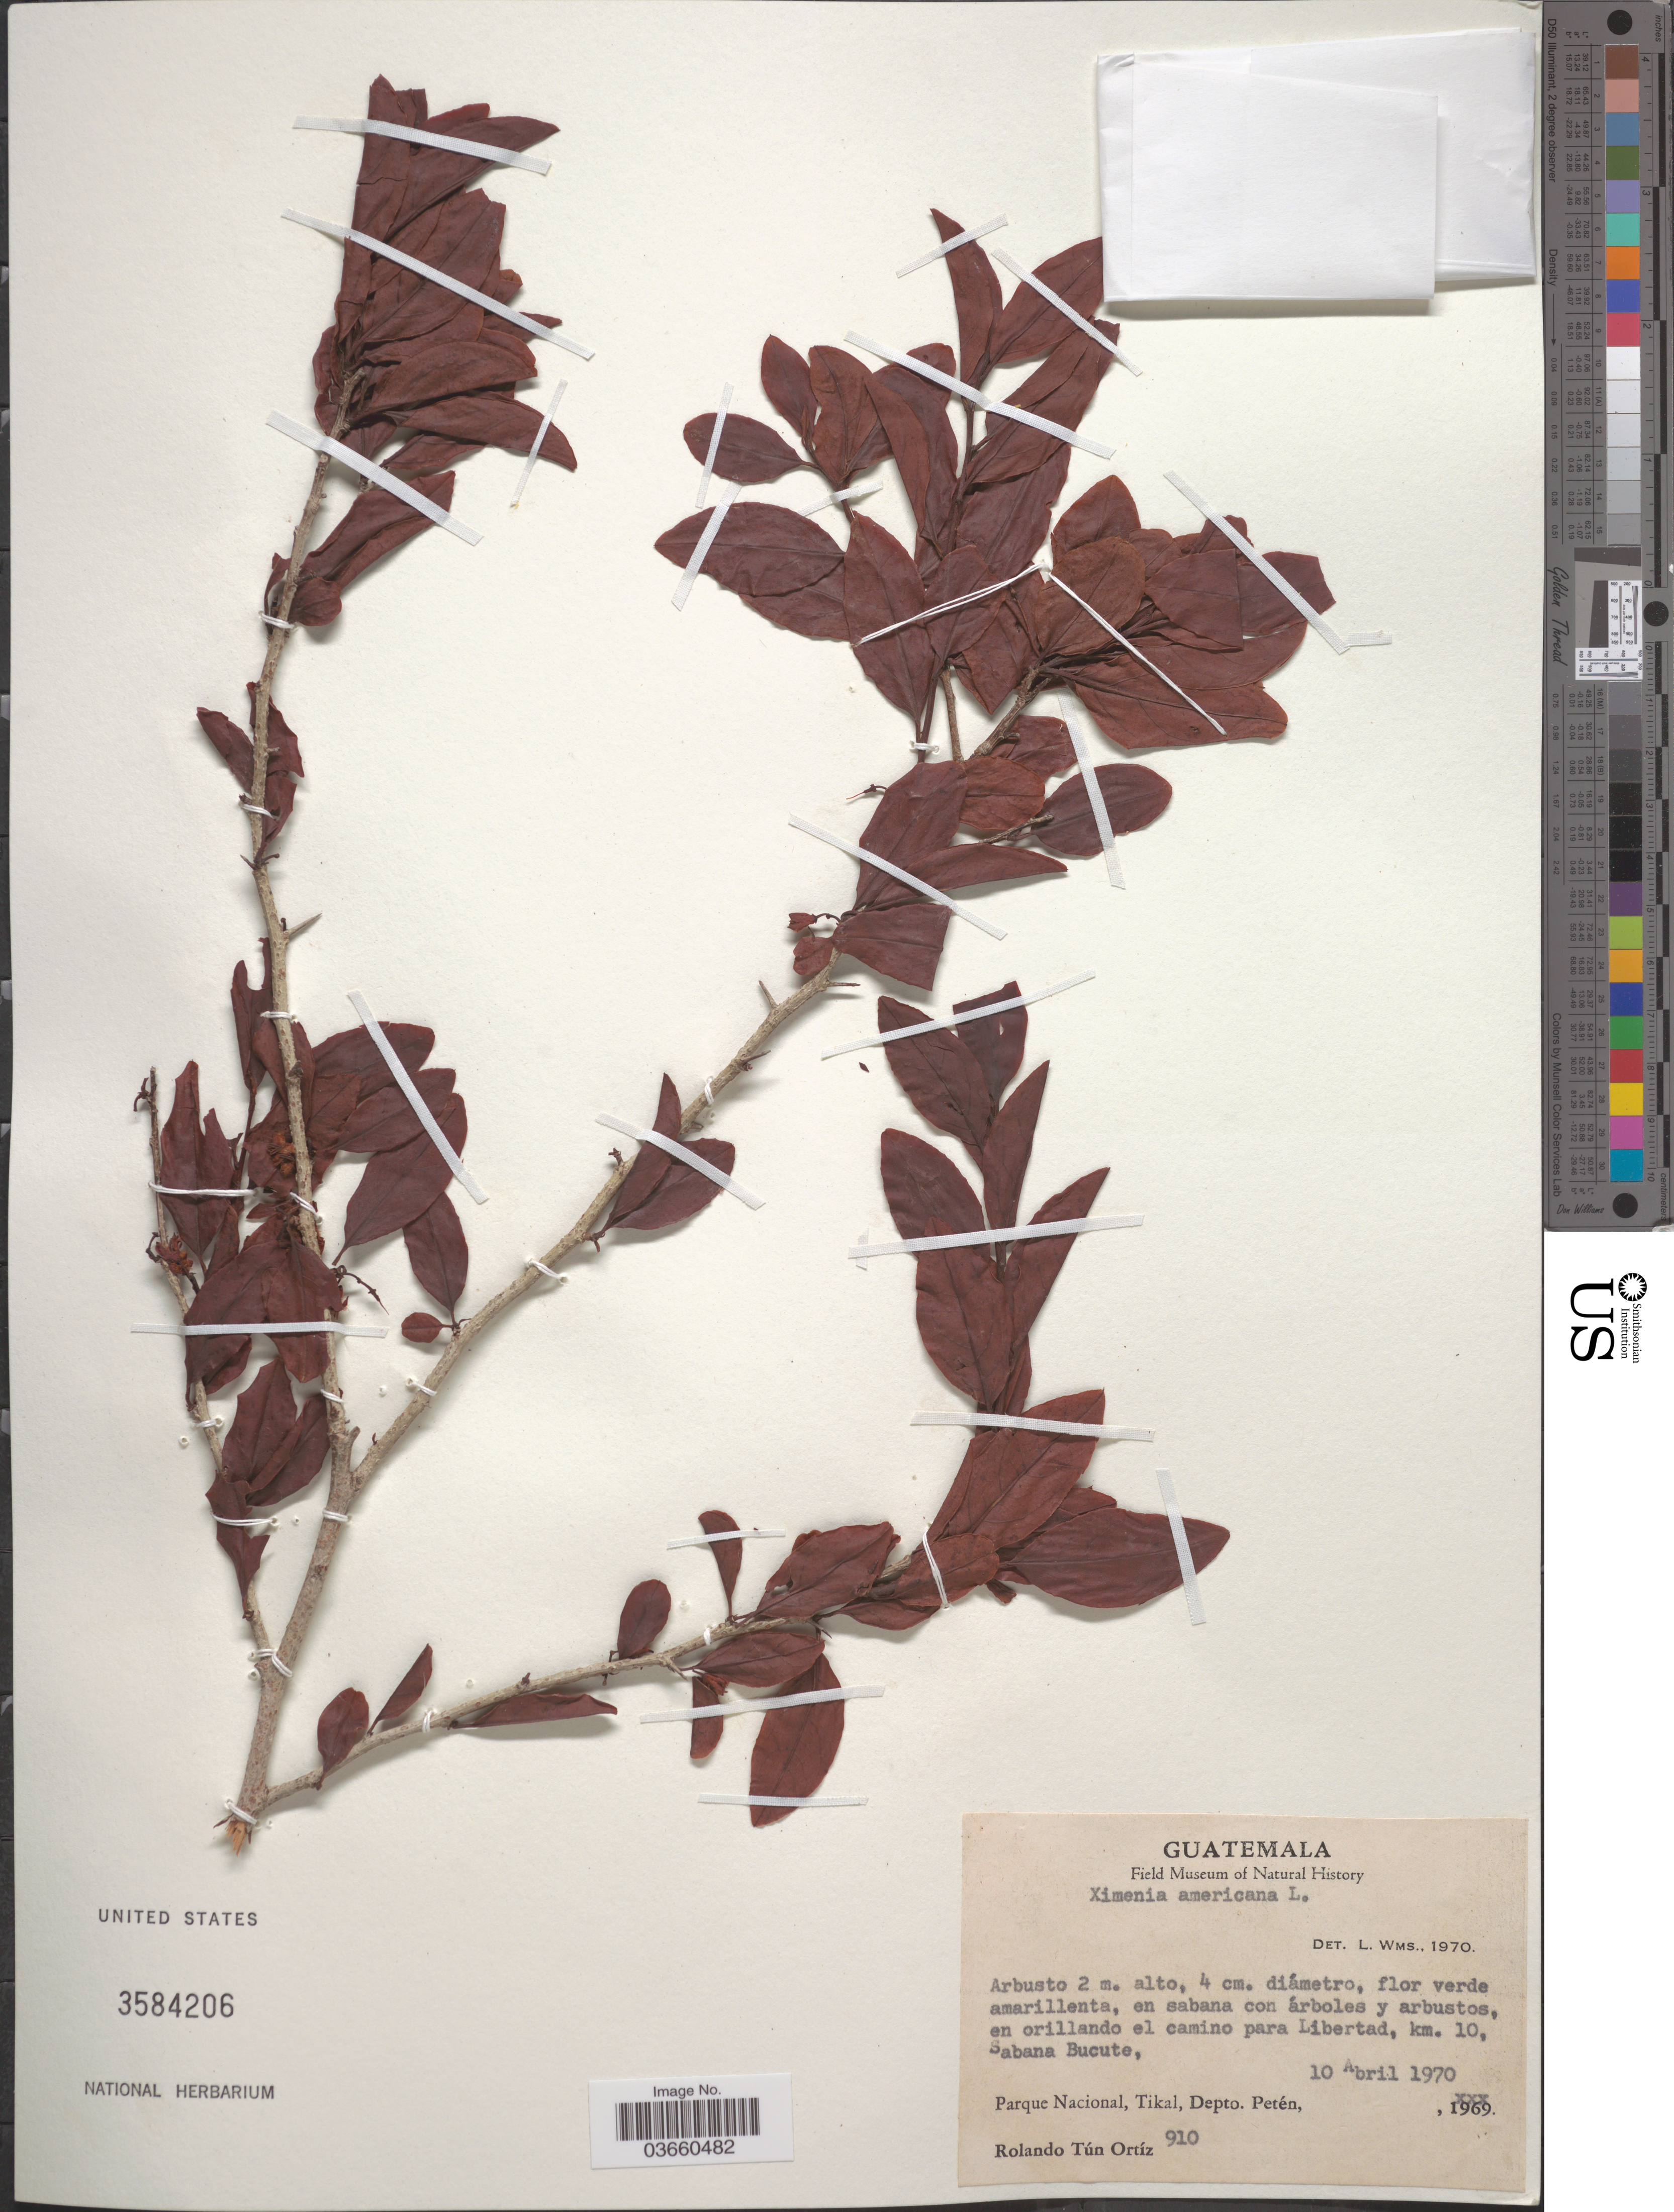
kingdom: Plantae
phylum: Tracheophyta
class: Magnoliopsida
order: Santalales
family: Ximeniaceae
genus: Ximenia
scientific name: Ximenia americana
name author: L.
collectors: R. Ortiz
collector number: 910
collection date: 1970-04-10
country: Guatemala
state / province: El Petén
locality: En orillando el camino para Libertad, km. 10, Sabana Bucute, Parque Nacional, Tikal, Depto. Petén.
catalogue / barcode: US 3584206